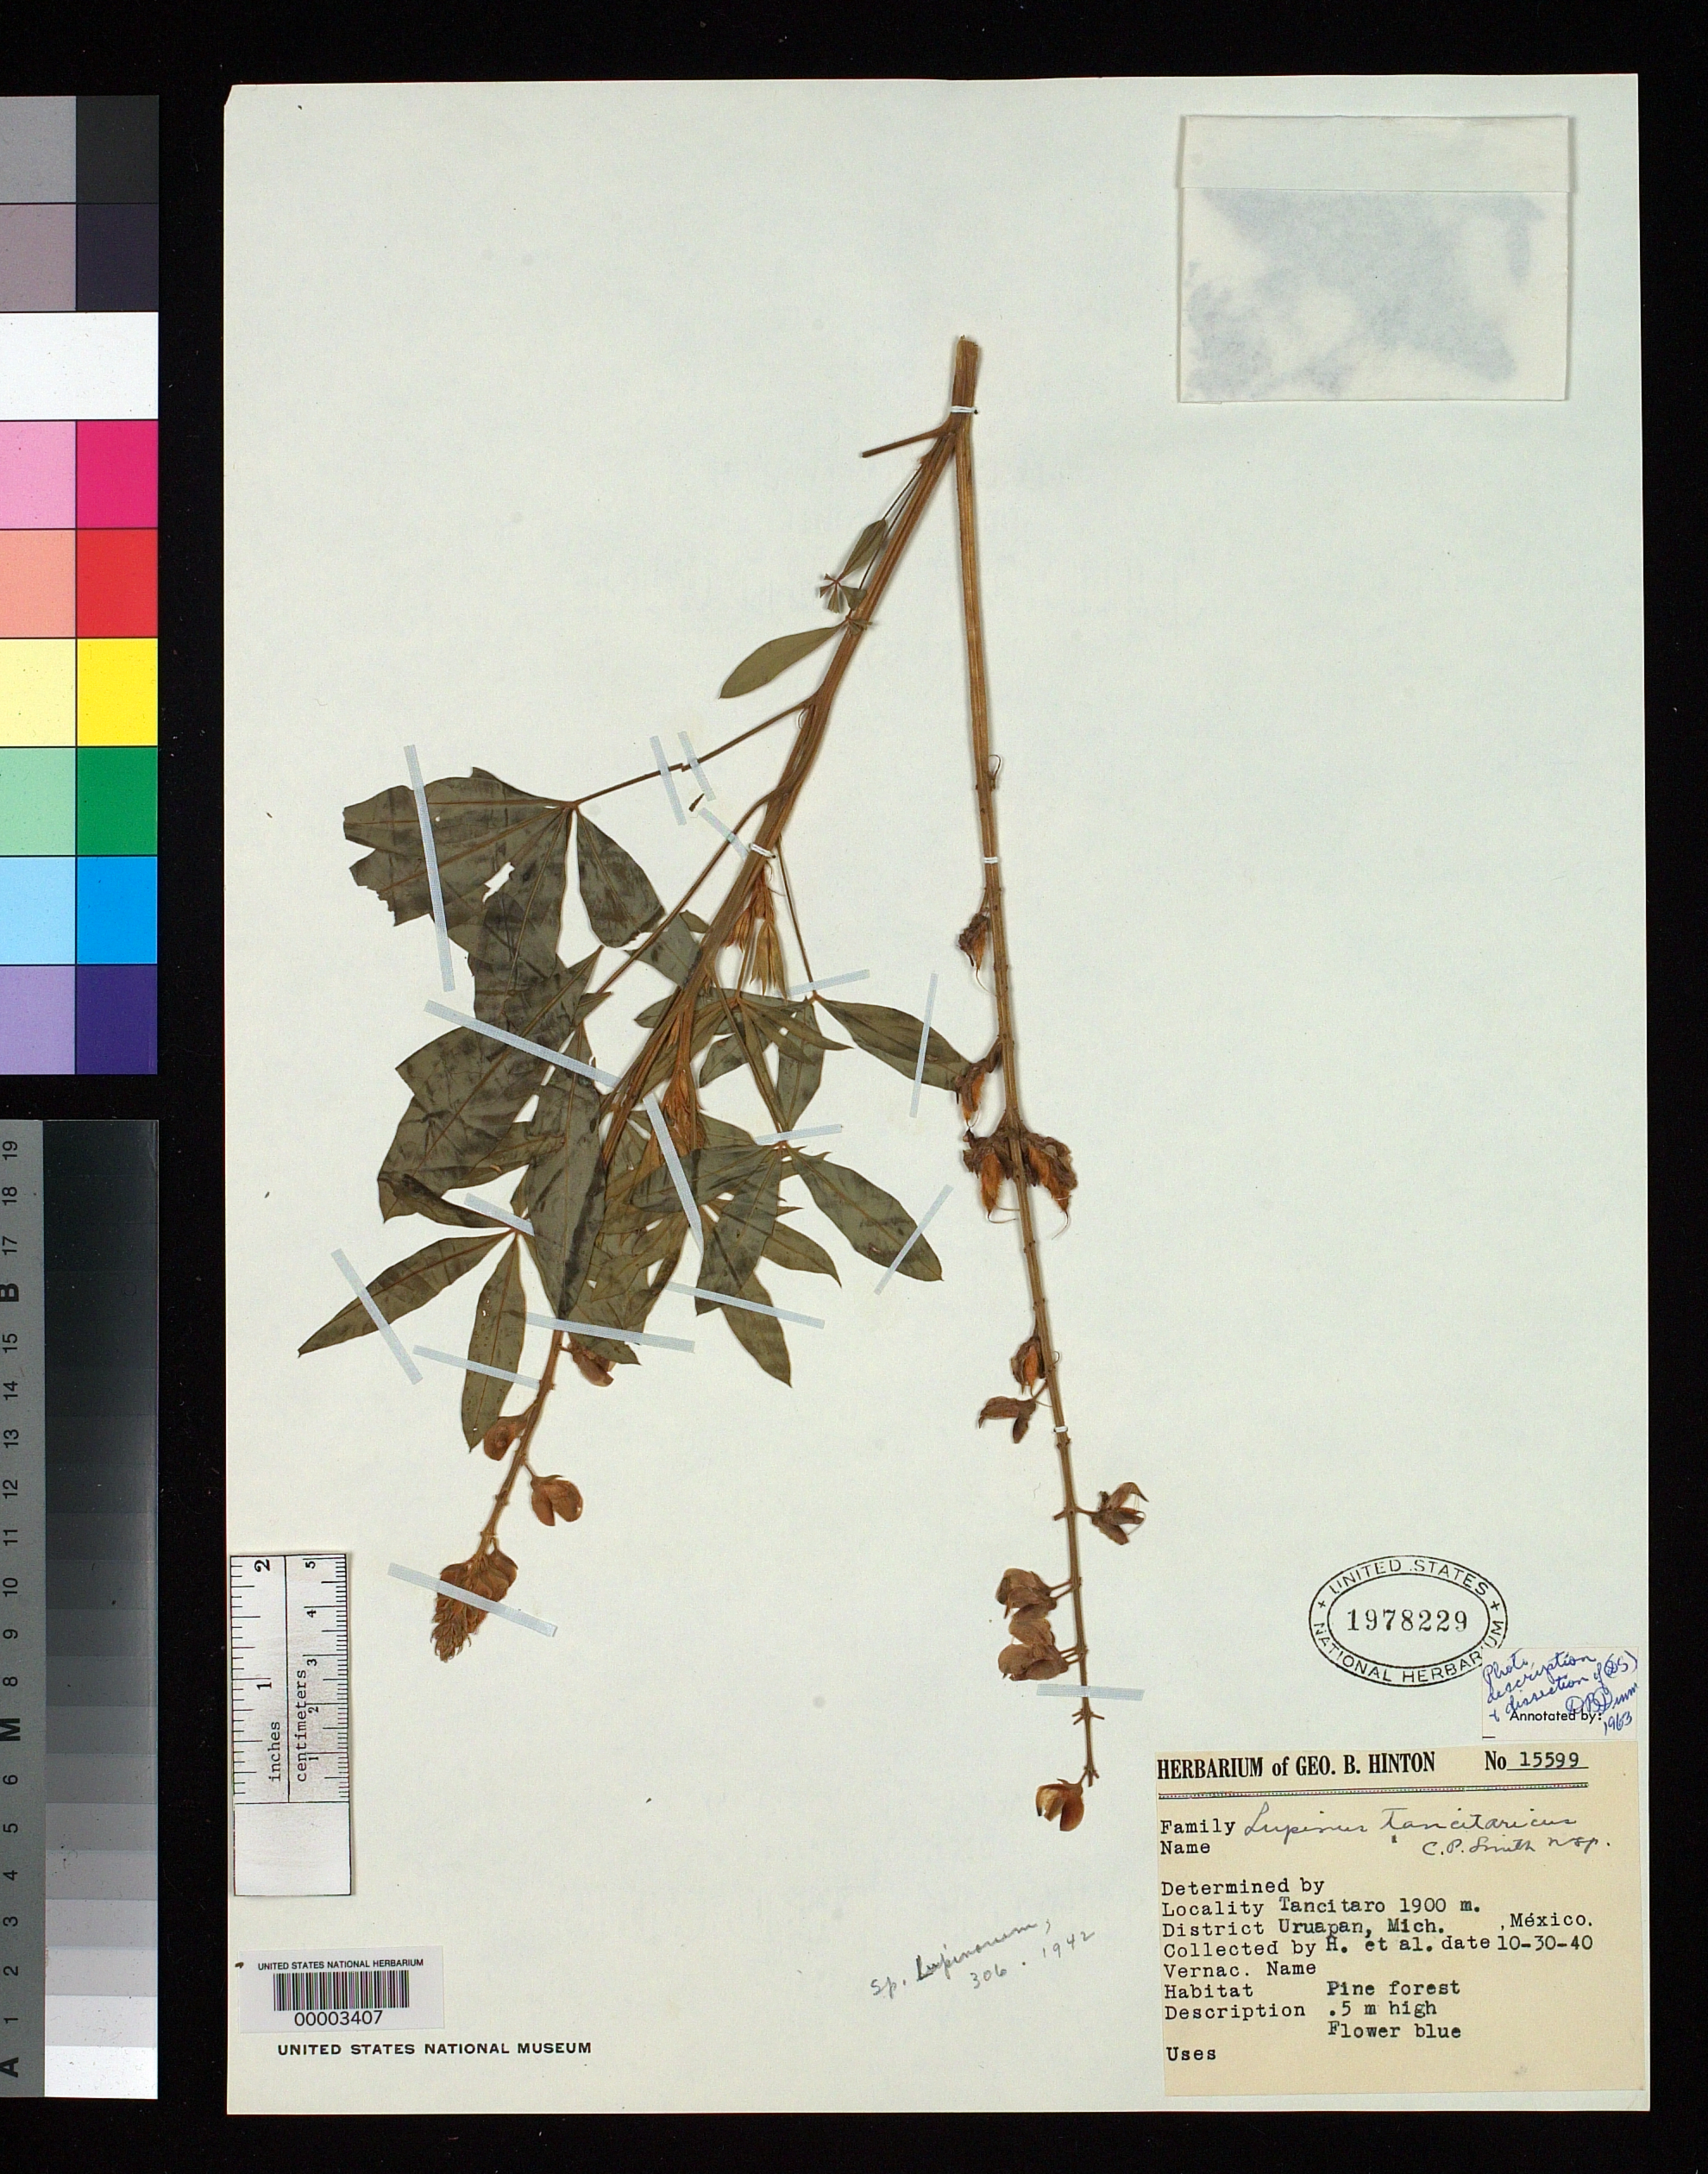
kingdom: Plantae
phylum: Tracheophyta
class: Magnoliopsida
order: Fabales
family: Fabaceae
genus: Lupinus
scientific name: Lupinus tancitaricus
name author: C.P. Sm.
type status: Isotype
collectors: G. B. Hinton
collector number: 15599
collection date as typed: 30 Oct 1940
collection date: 1940-10-30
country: Mexico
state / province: Michoacán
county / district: Uruapan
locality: Tancitaro.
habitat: Pine forest.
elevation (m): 1900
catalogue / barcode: US 1978229